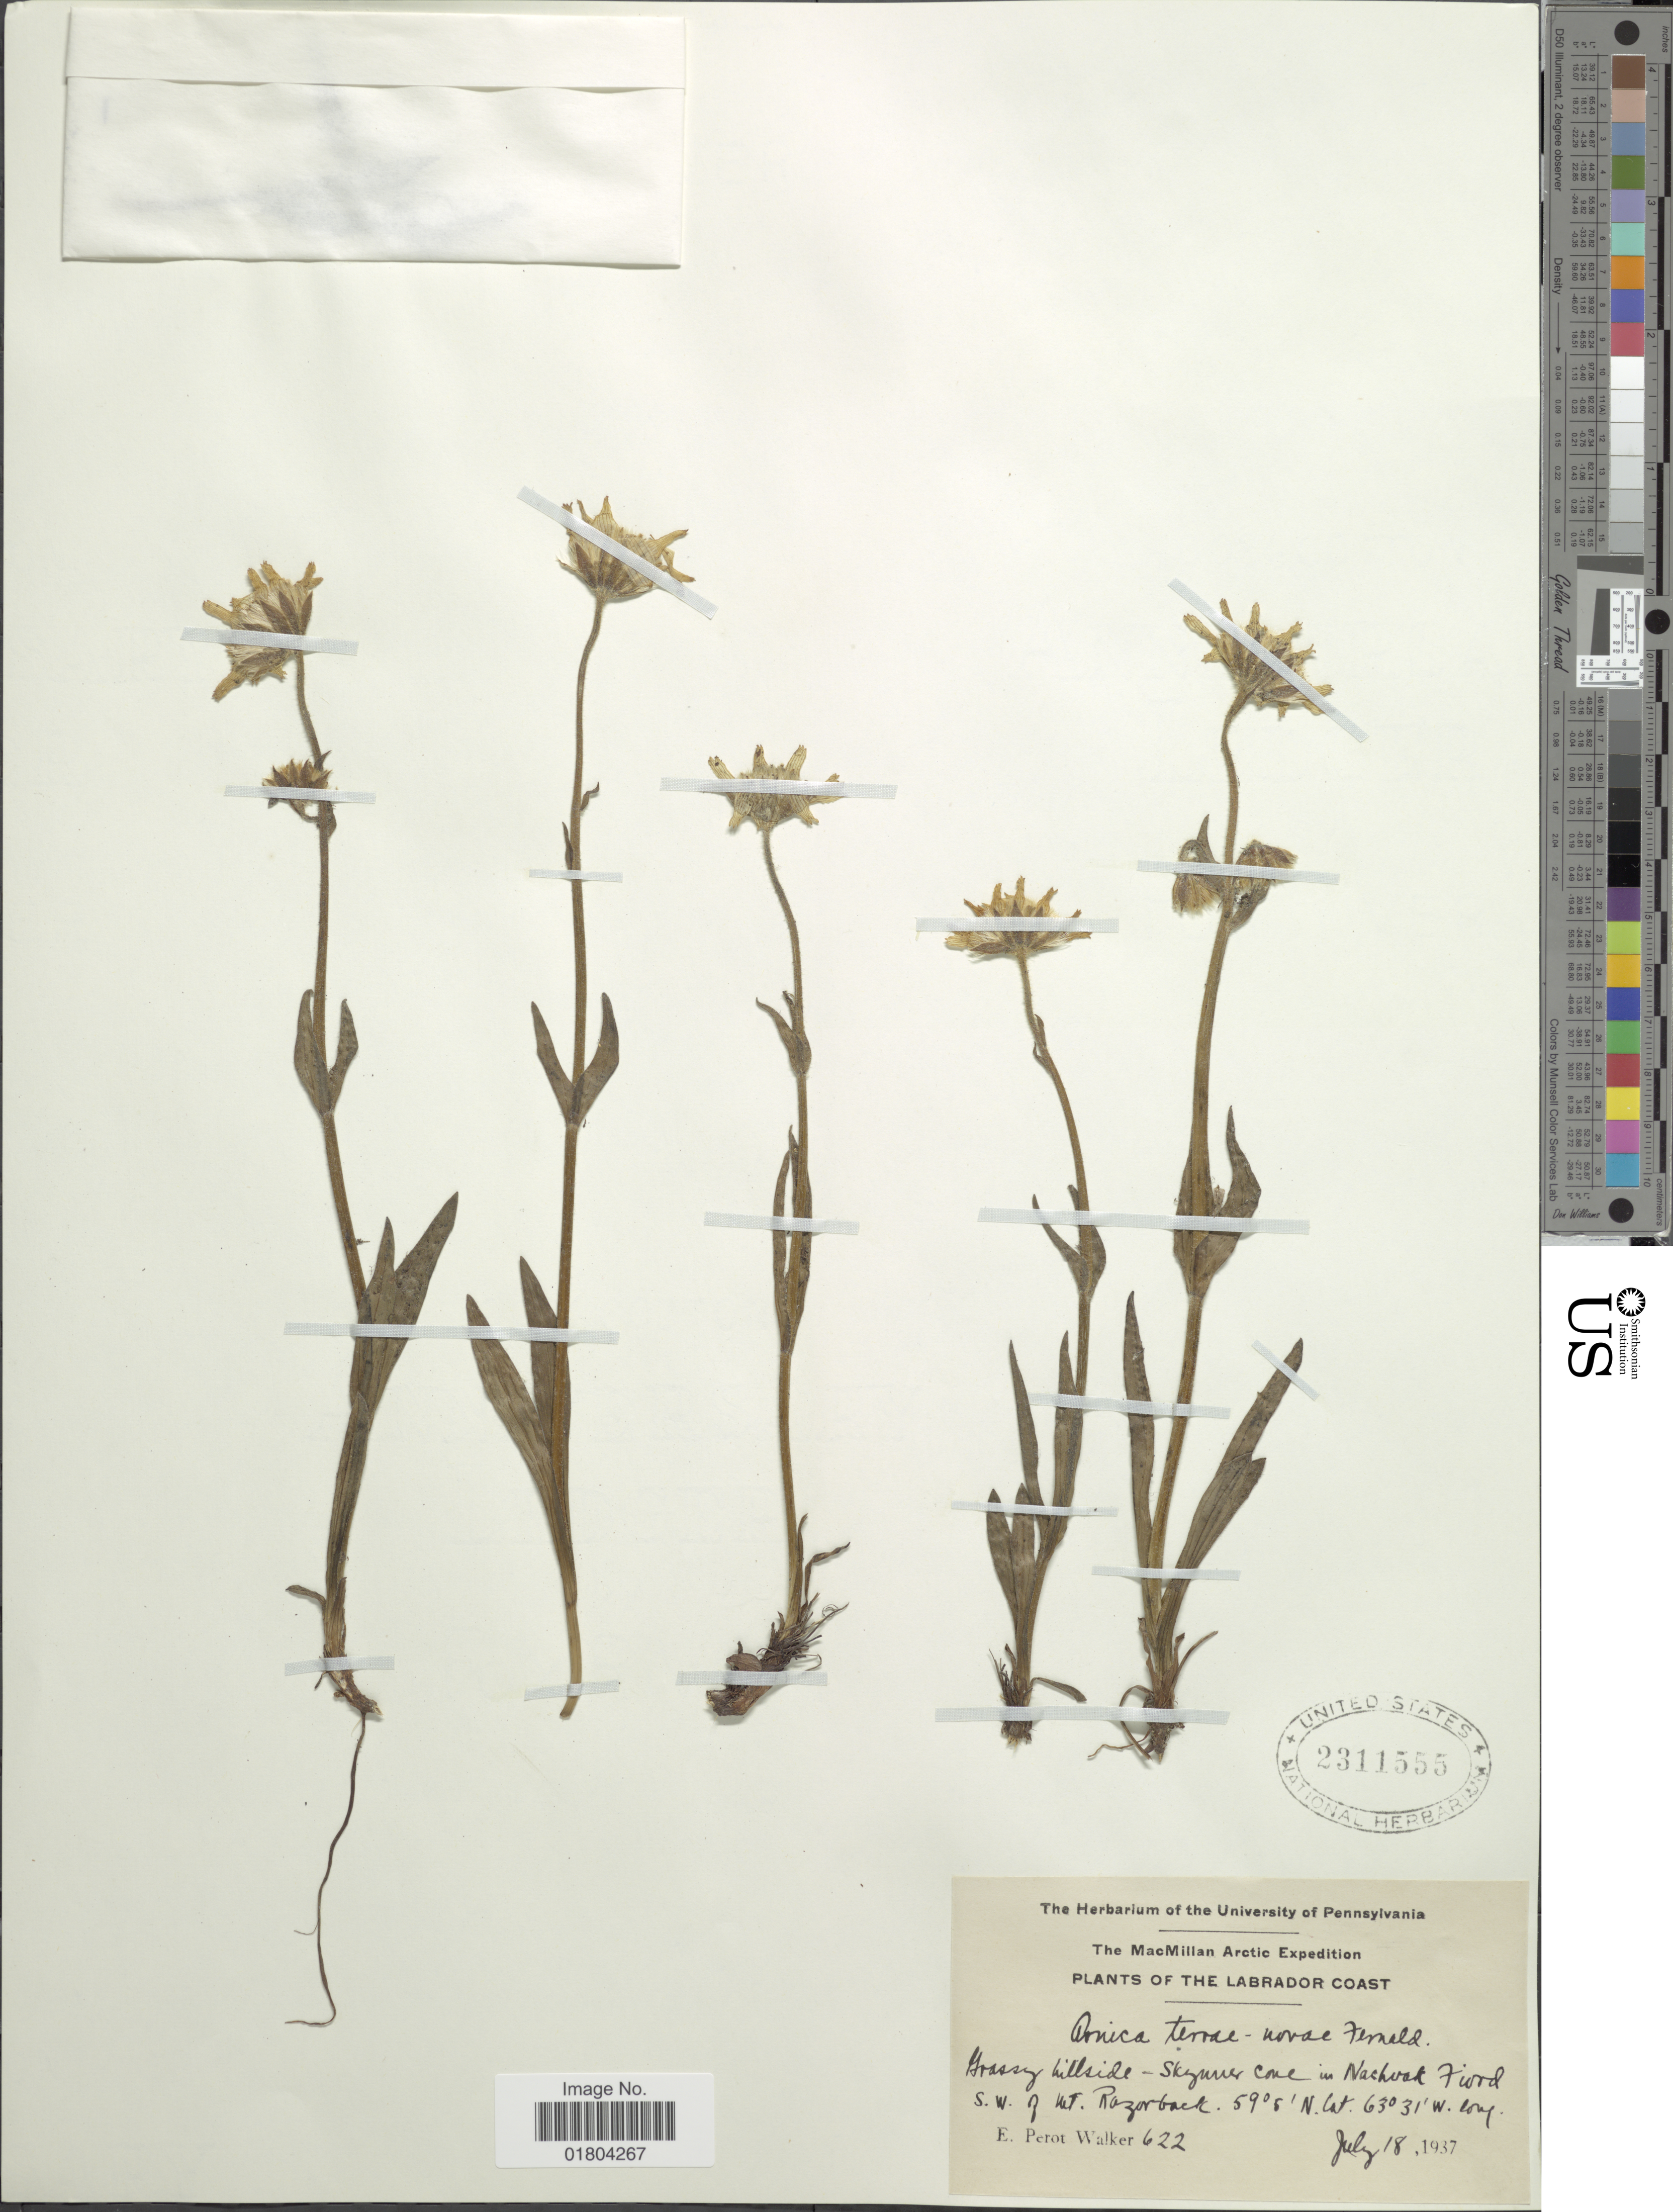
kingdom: Plantae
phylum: Tracheophyta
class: Magnoliopsida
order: Asterales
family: Asteraceae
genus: Arnica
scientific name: Arnica terraenovae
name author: Fernald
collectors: E. P. Walker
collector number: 622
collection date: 1937-07-18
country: Canada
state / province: Newfoundland and Labrador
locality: The Labrador Coast, Grassy hillsid-Skynner cone in Nachvak Fiord s.w. of Mt Rozorback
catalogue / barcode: US 2311555